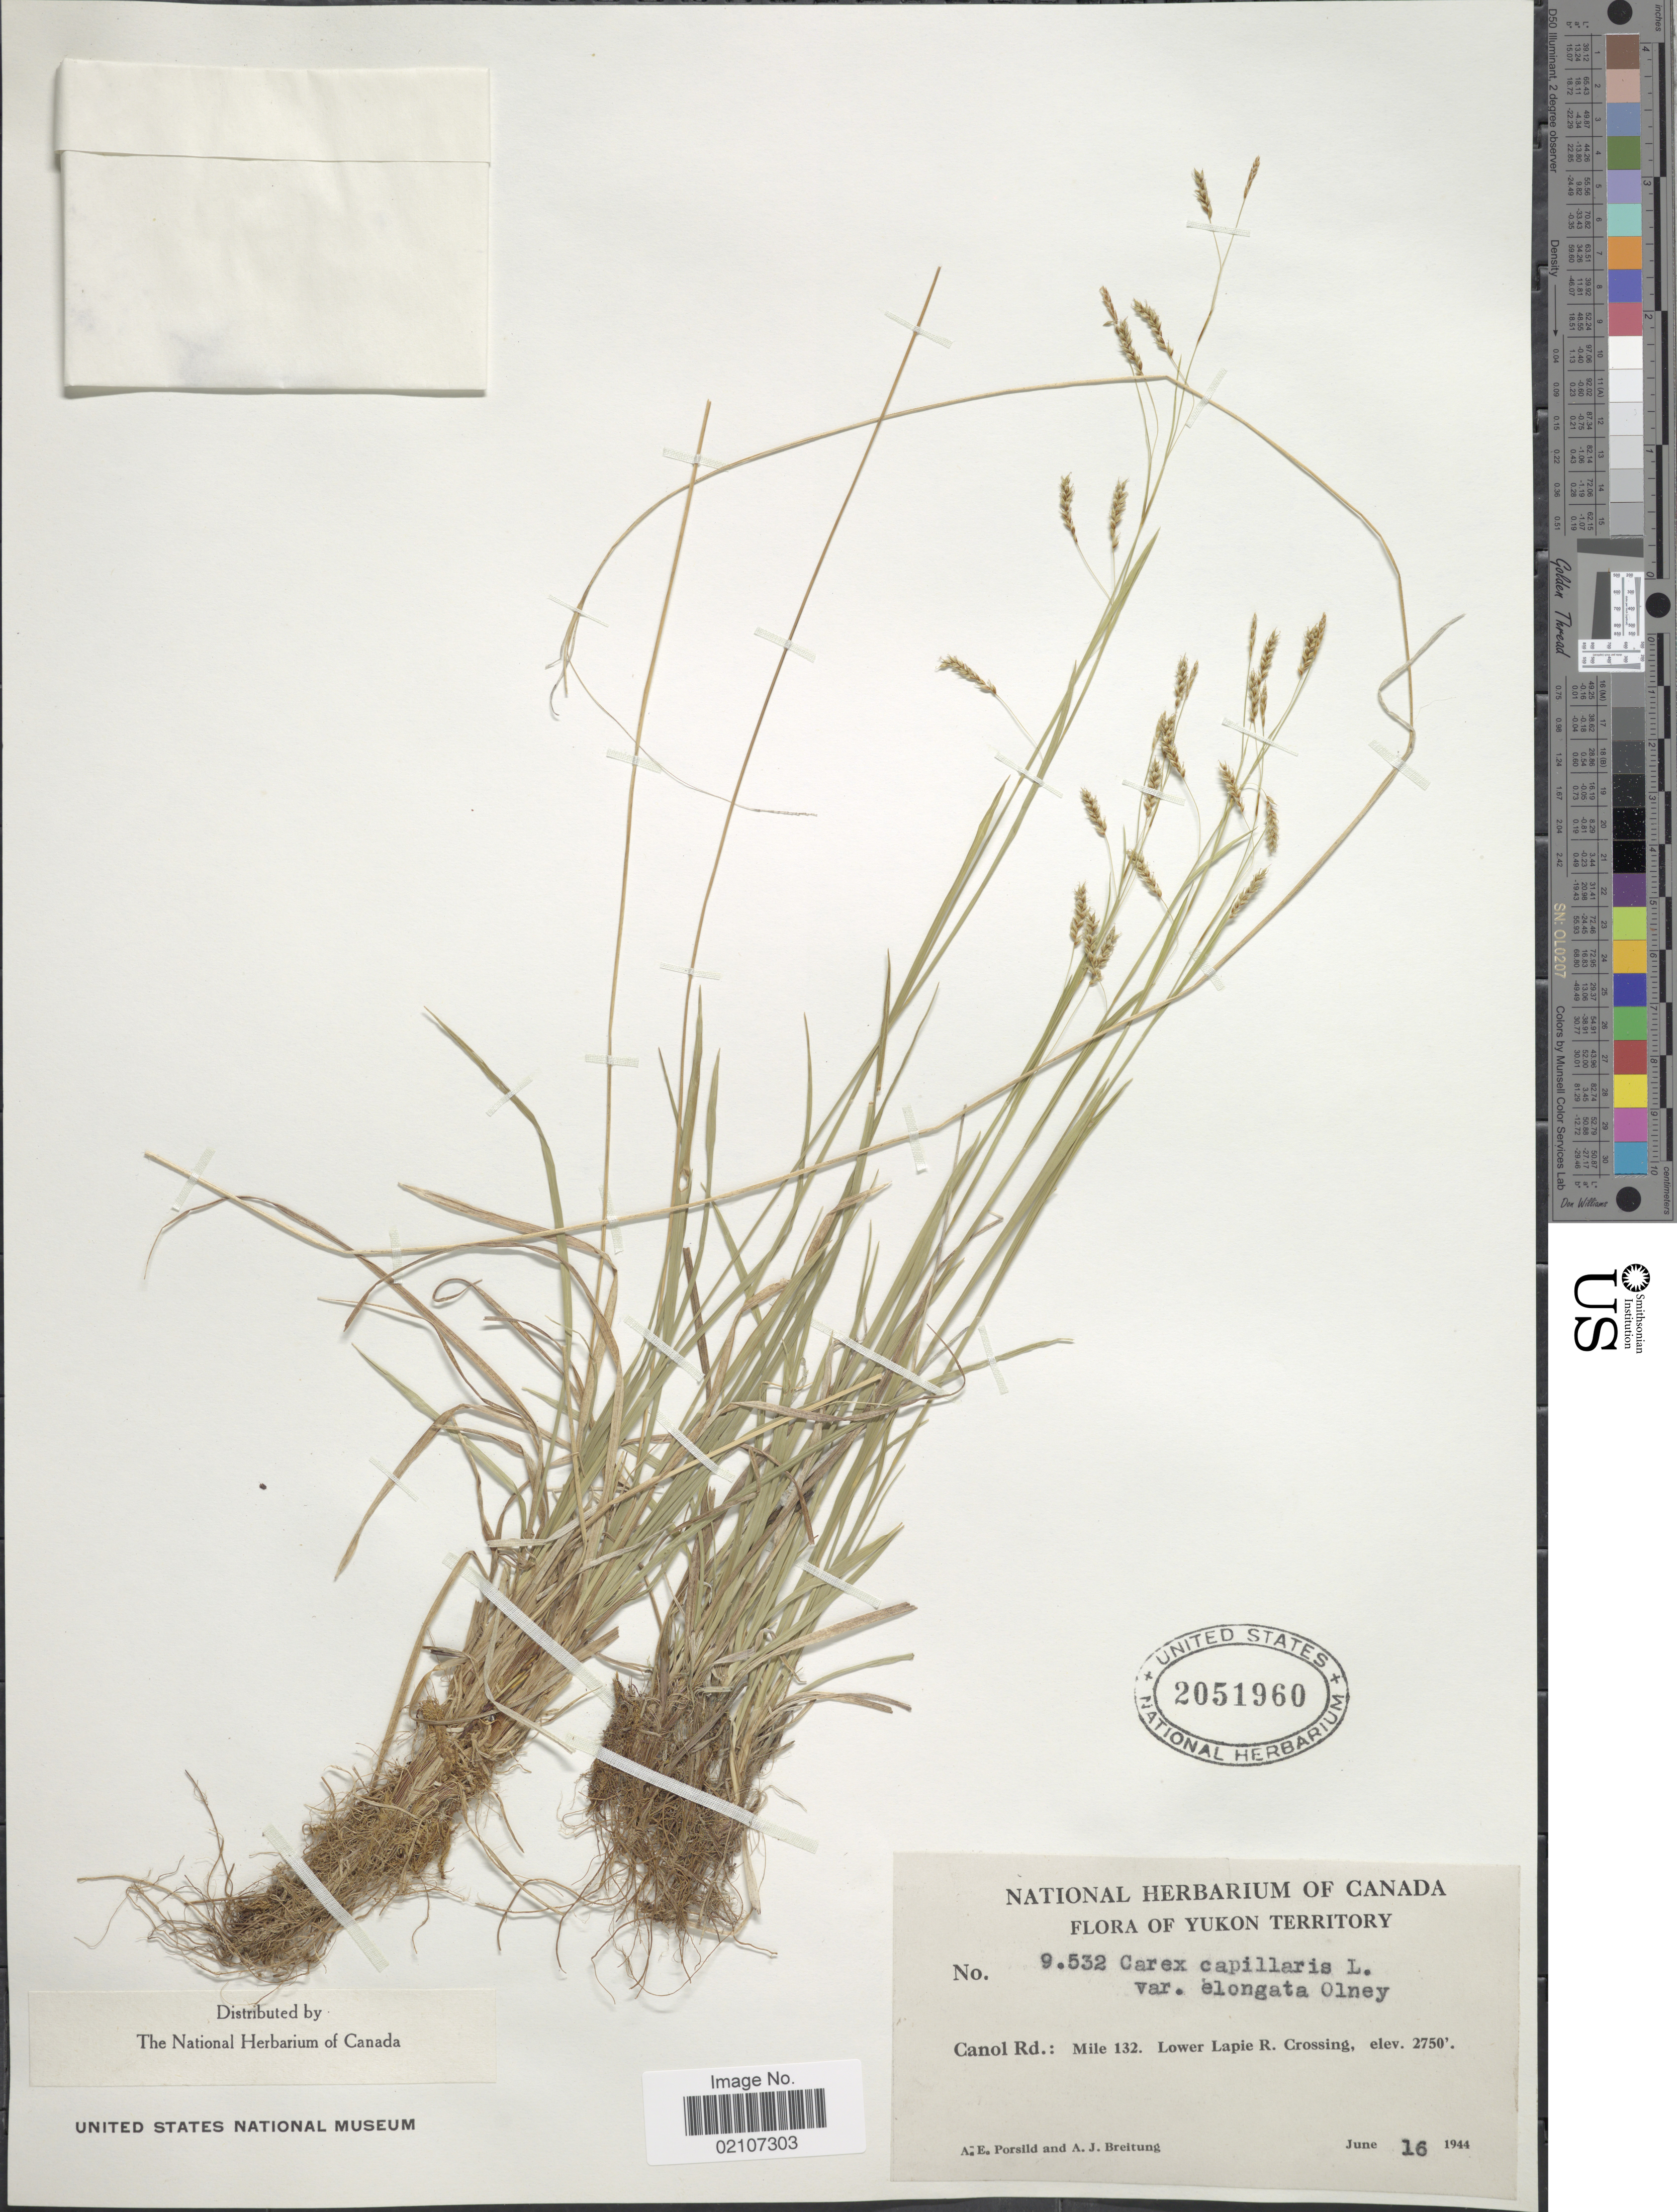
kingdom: Plantae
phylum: Tracheophyta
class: Liliopsida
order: Poales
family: Cyperaceae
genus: Carex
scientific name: Carex capillaris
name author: L.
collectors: A. E. Porsild & A. Breitung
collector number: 9532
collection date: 1944-06-16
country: Canada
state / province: Yukon Territory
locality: Canal Rd.: Mile 132. Lower Lapie R. Crossing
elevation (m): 838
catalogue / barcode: US 2051960